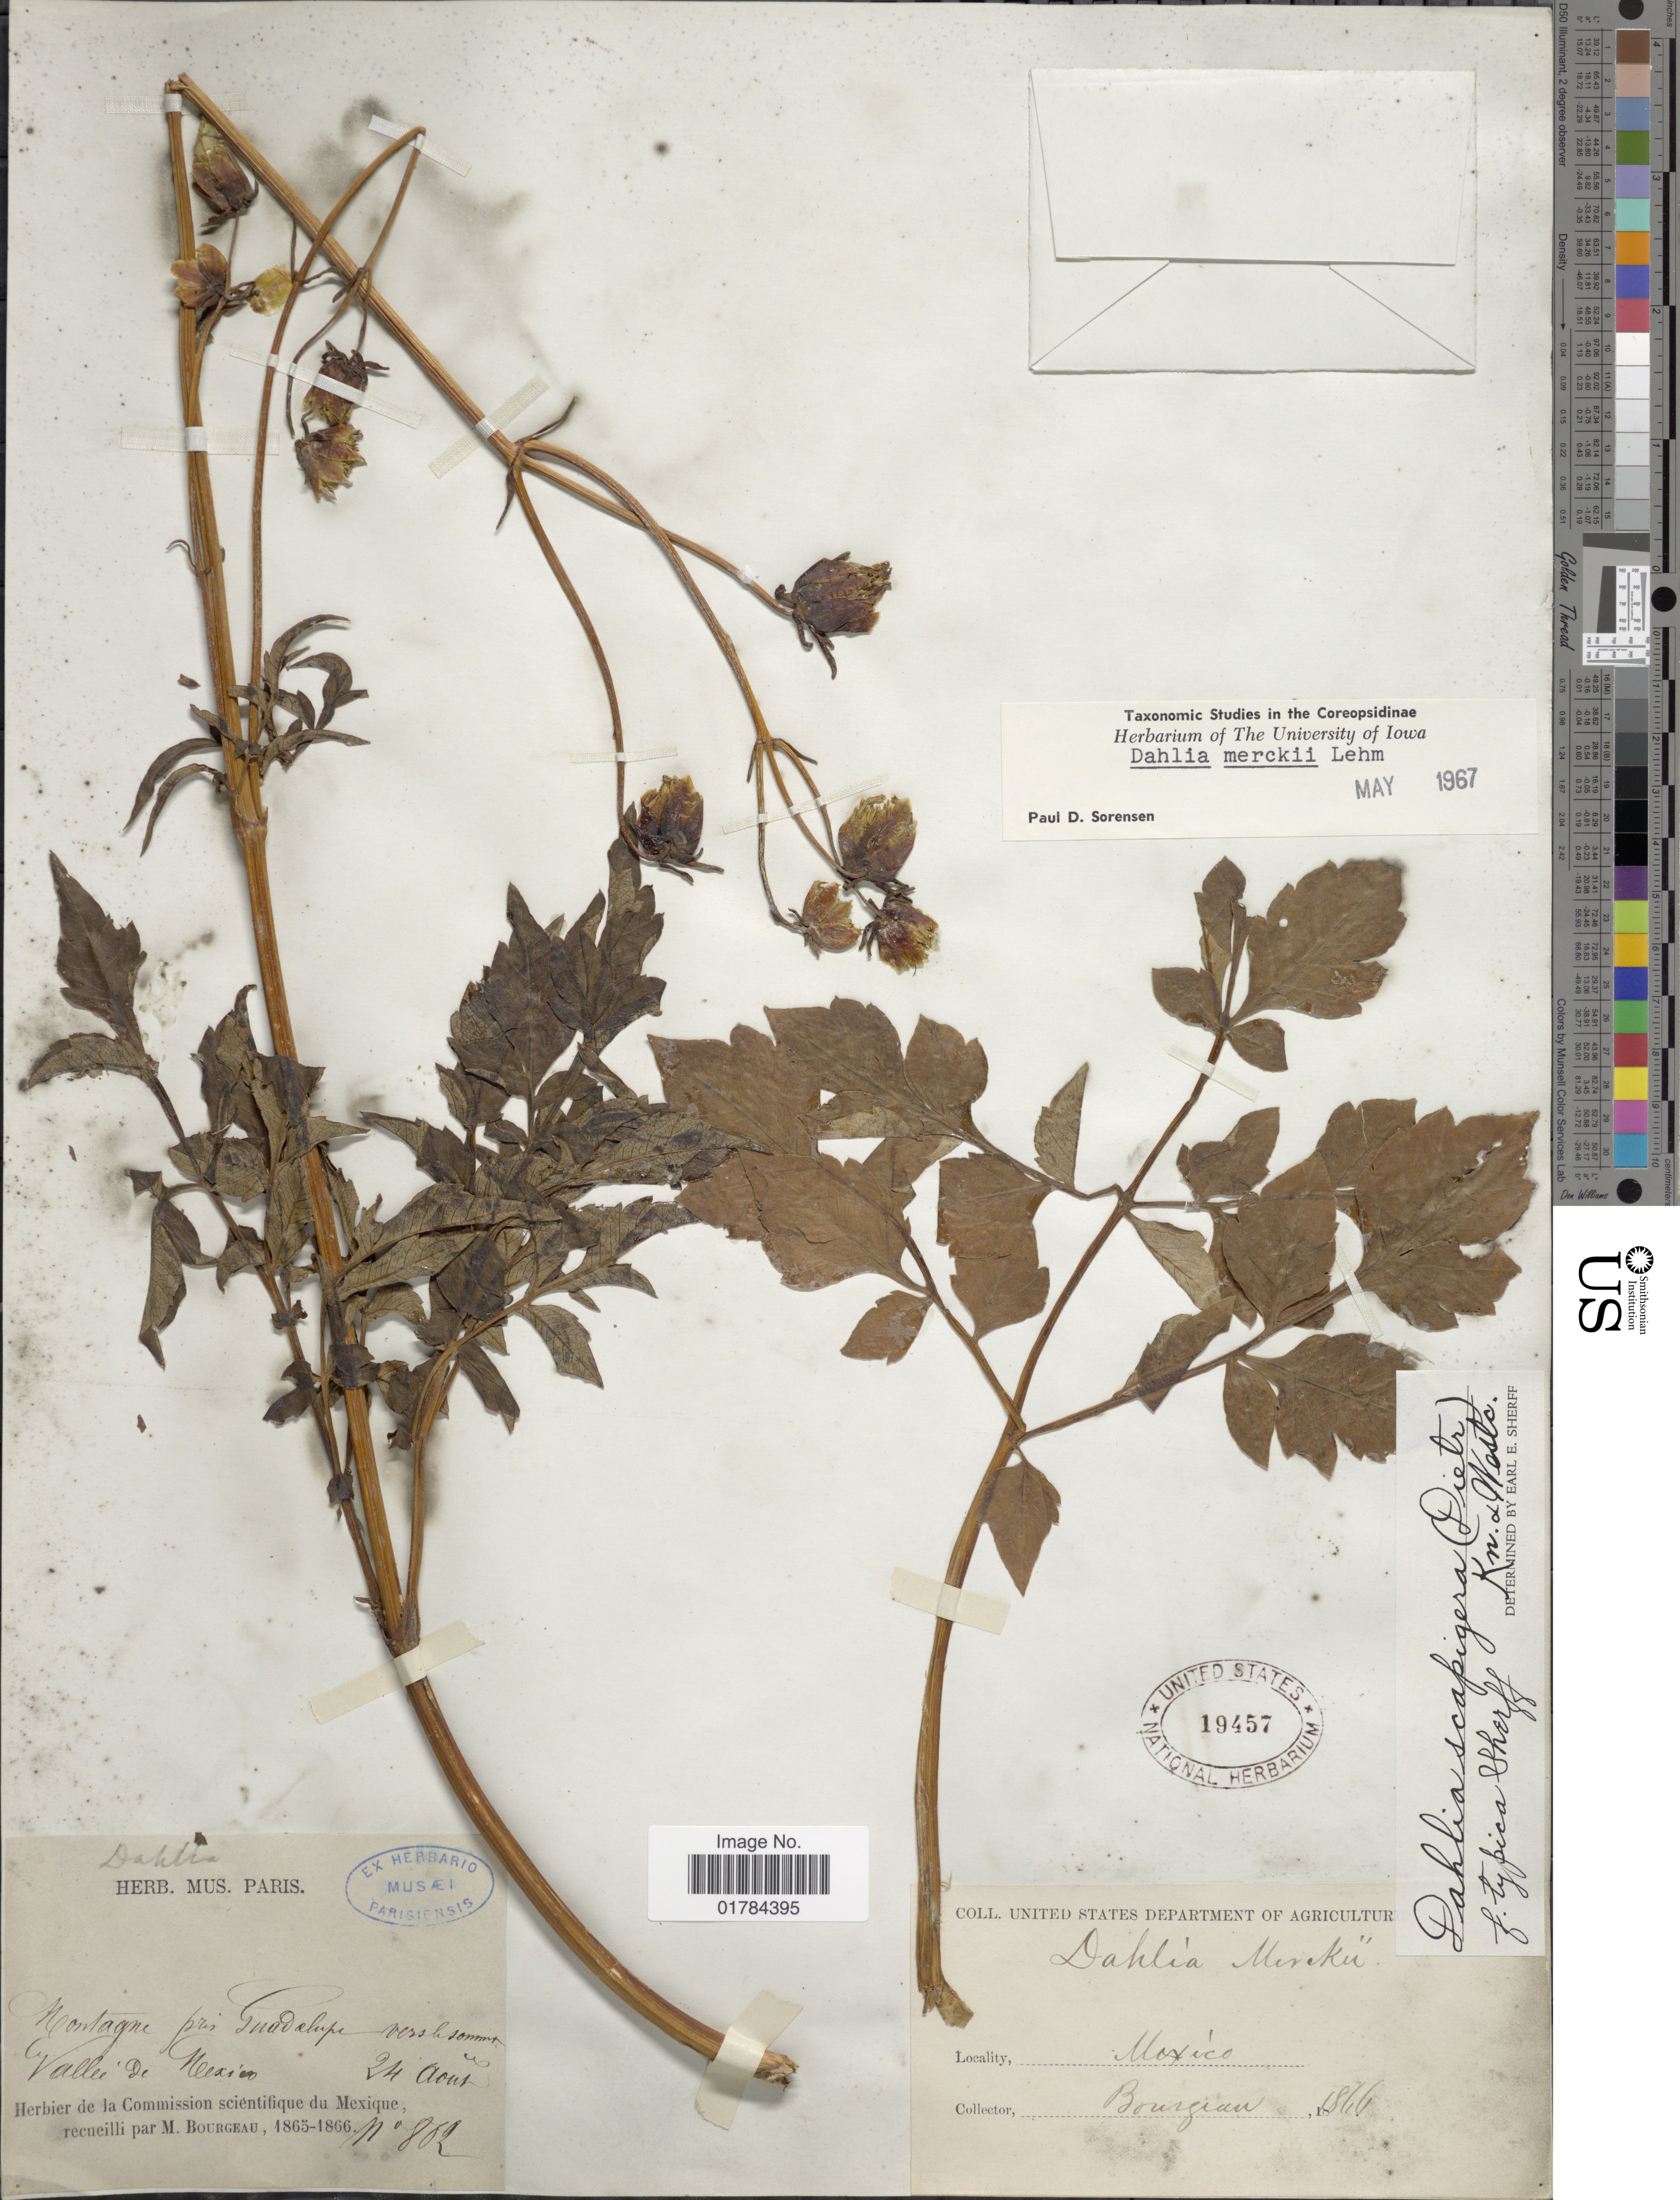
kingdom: Plantae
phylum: Tracheophyta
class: Magnoliopsida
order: Asterales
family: Asteraceae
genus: Dahlia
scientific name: Dahlia merckii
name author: Lehm.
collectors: M. Borgeau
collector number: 802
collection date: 1866-08-24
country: Mexico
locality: Vallee de Mexico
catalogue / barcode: US 19457